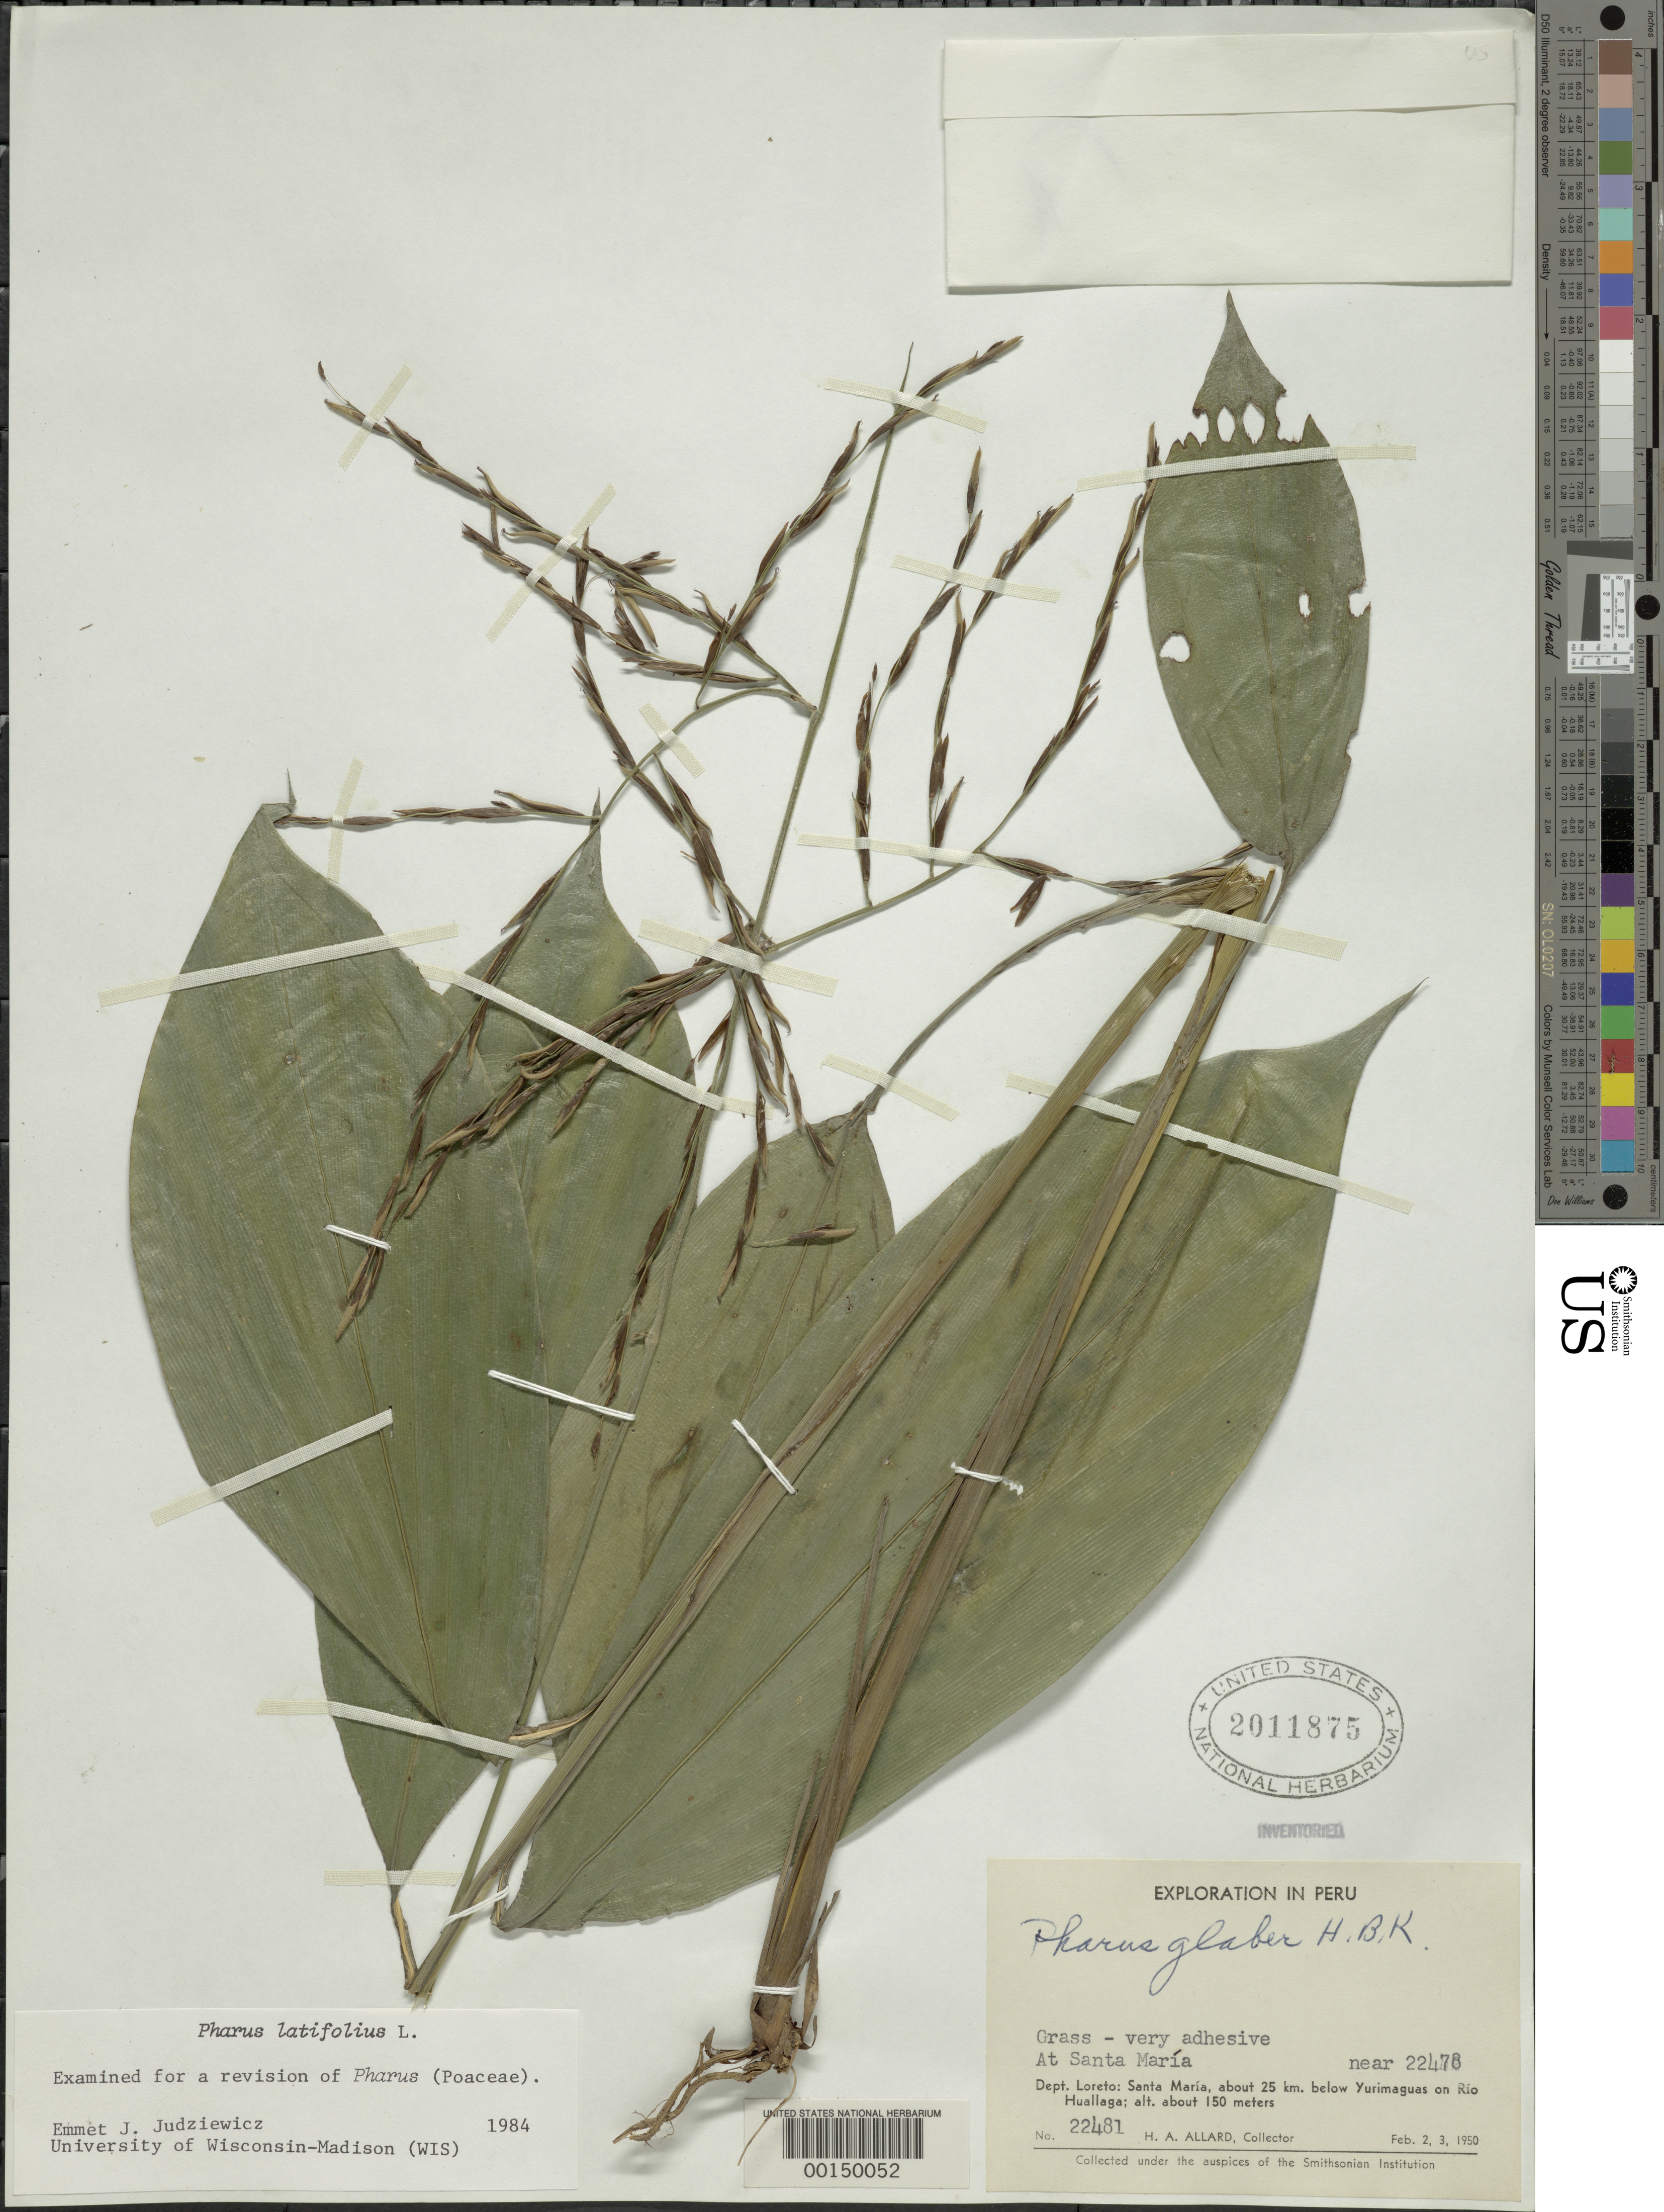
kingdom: Plantae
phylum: Tracheophyta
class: Liliopsida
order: Poales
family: Poaceae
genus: Pharus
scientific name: Pharus latifolius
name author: L.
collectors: H. A. Allard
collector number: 22481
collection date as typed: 02 Feb 1950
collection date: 1950-02-02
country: Peru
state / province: Loreto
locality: Santa maria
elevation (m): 150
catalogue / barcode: US 2011875